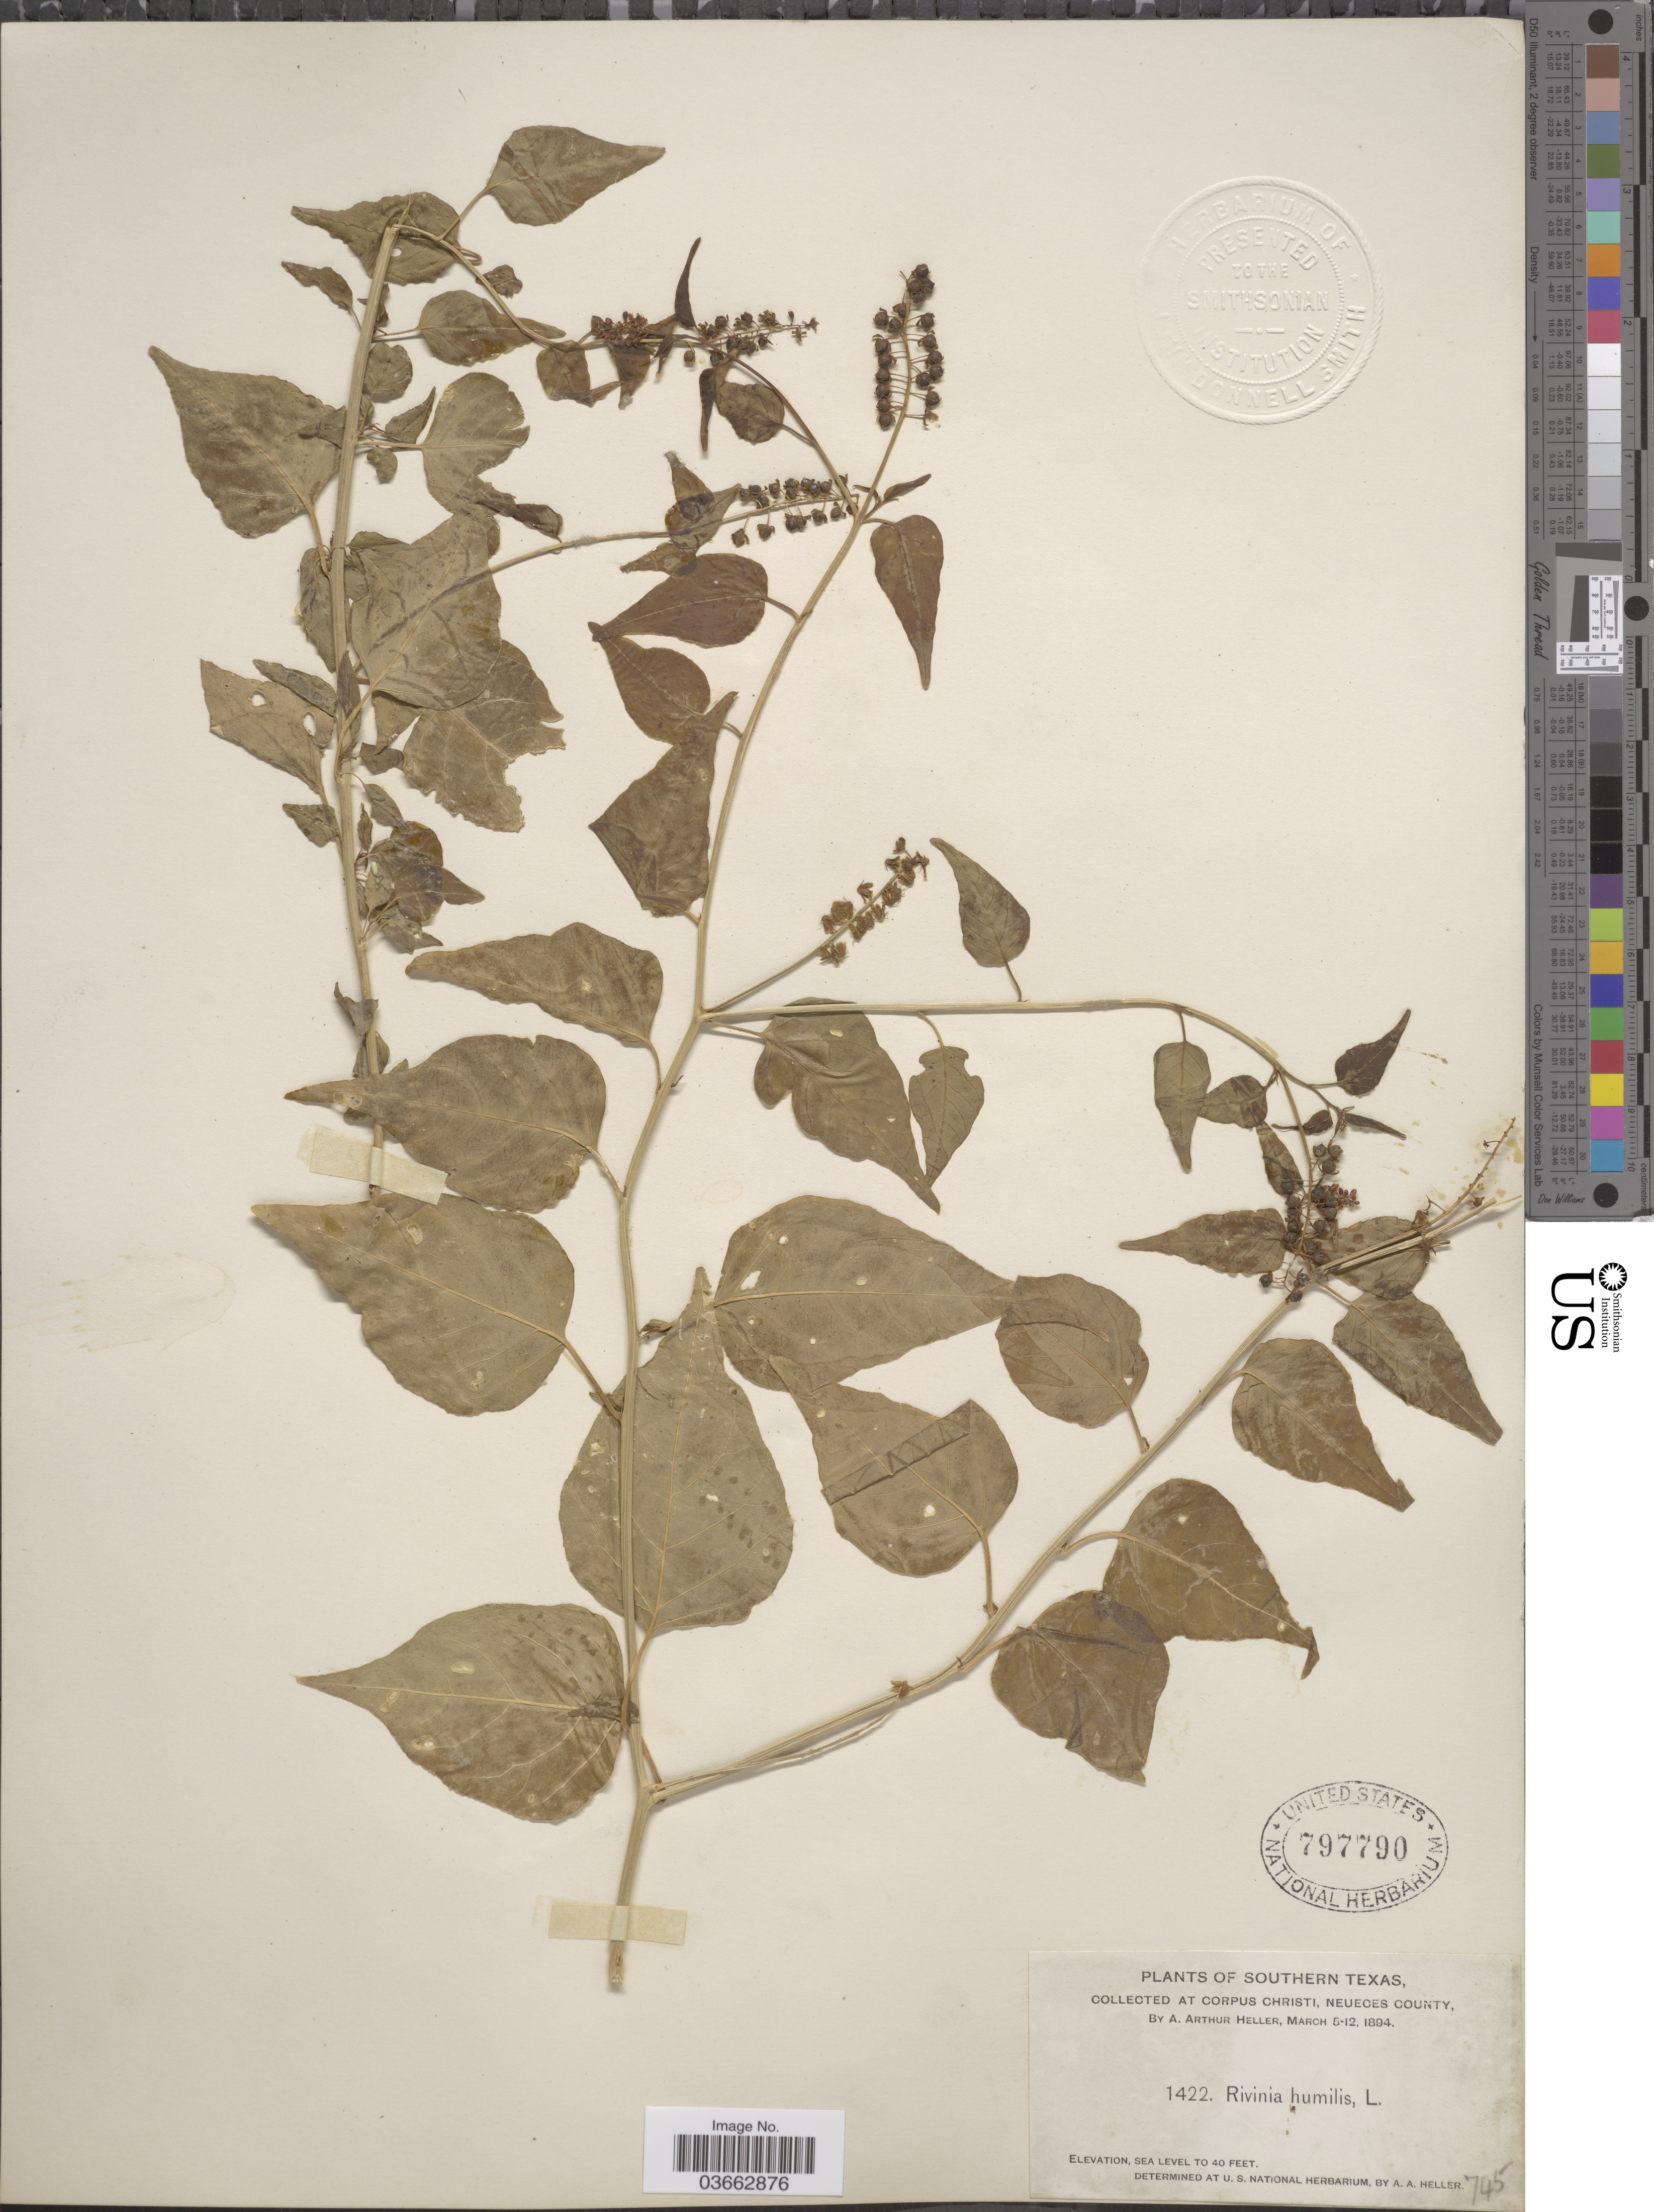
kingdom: Plantae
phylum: Tracheophyta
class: Magnoliopsida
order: Caryophyllales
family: Phytolaccaceae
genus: Rivina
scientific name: Rivina humilis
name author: L.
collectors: A. A. Heller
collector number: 1422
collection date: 1894-03-05/1894-03-12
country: United States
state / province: Texas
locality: Southern Texas. At Corpus Christi, Neueces County.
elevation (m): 0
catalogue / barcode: US 797790